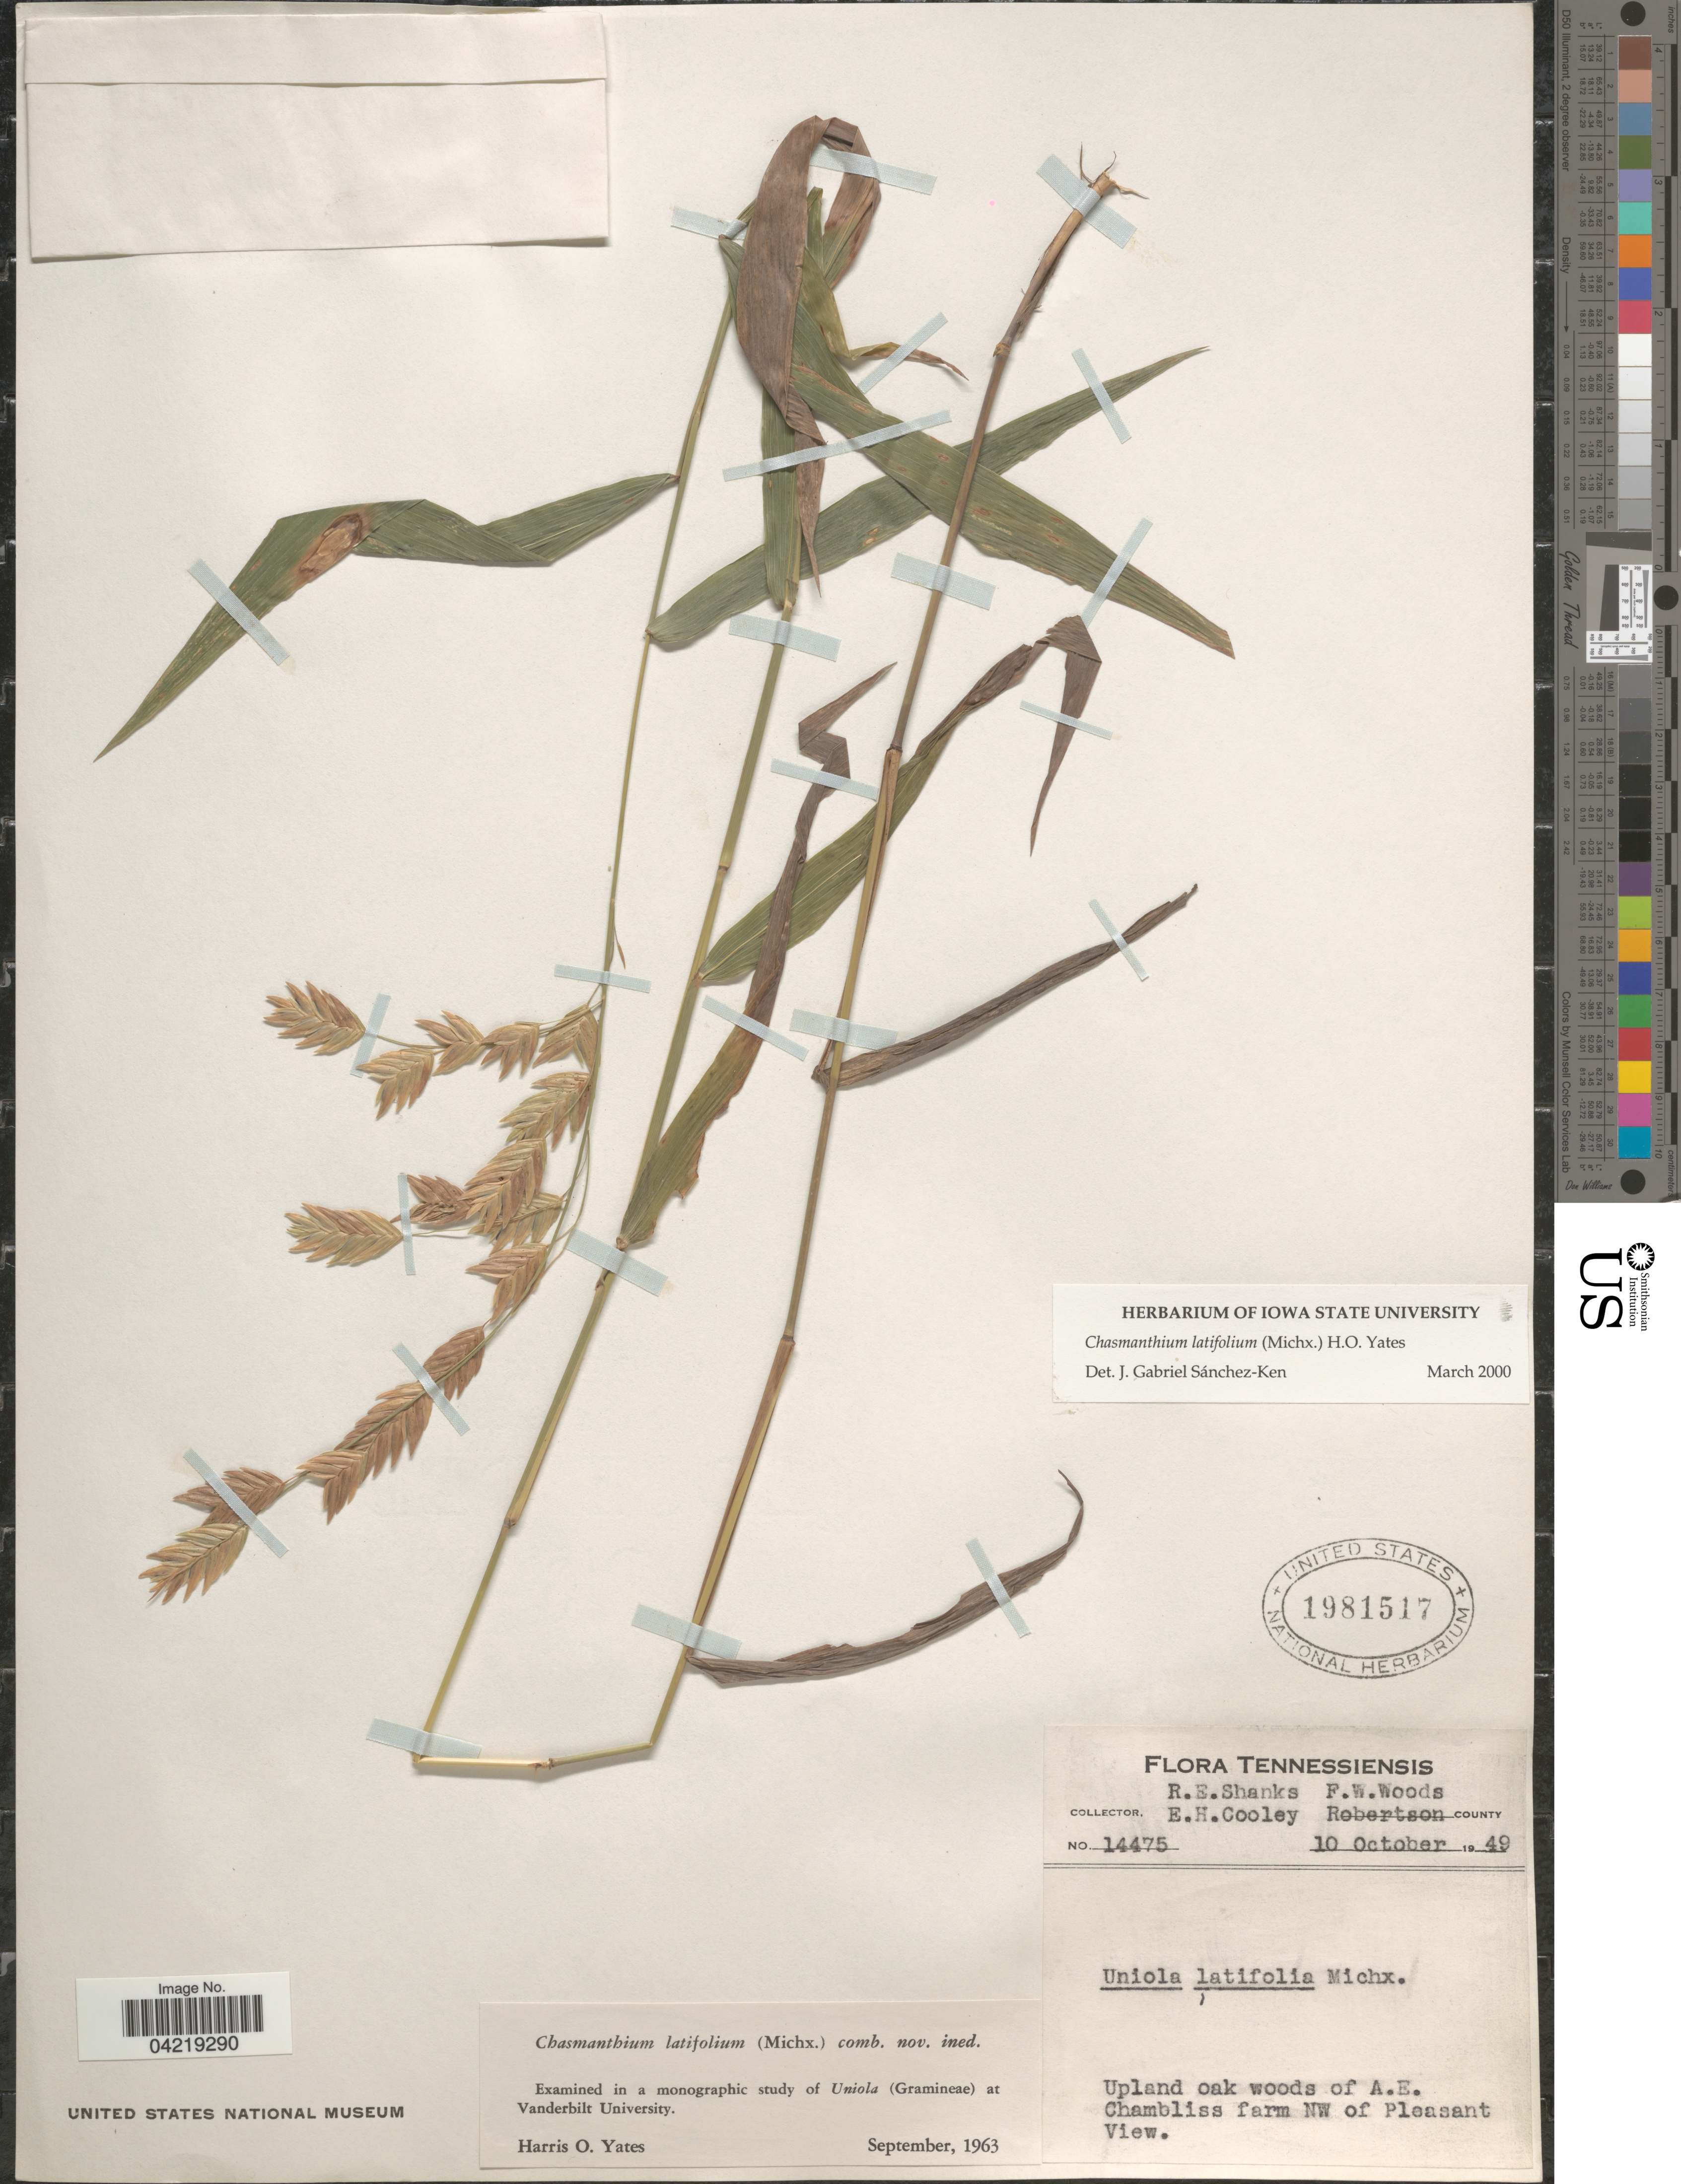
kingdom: Plantae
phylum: Tracheophyta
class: Liliopsida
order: Poales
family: Poaceae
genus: Chasmanthium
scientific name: Chasmanthium latifolium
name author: (Michx.) H.O. Yates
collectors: R. Shanks, F. W. Woods & E. H. Cooley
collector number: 14475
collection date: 1949-10-10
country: United States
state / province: Tennessee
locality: Robertson County. Upland oak woods of A.E. Chambliss from NW of Pleasant View.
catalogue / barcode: US 1981517